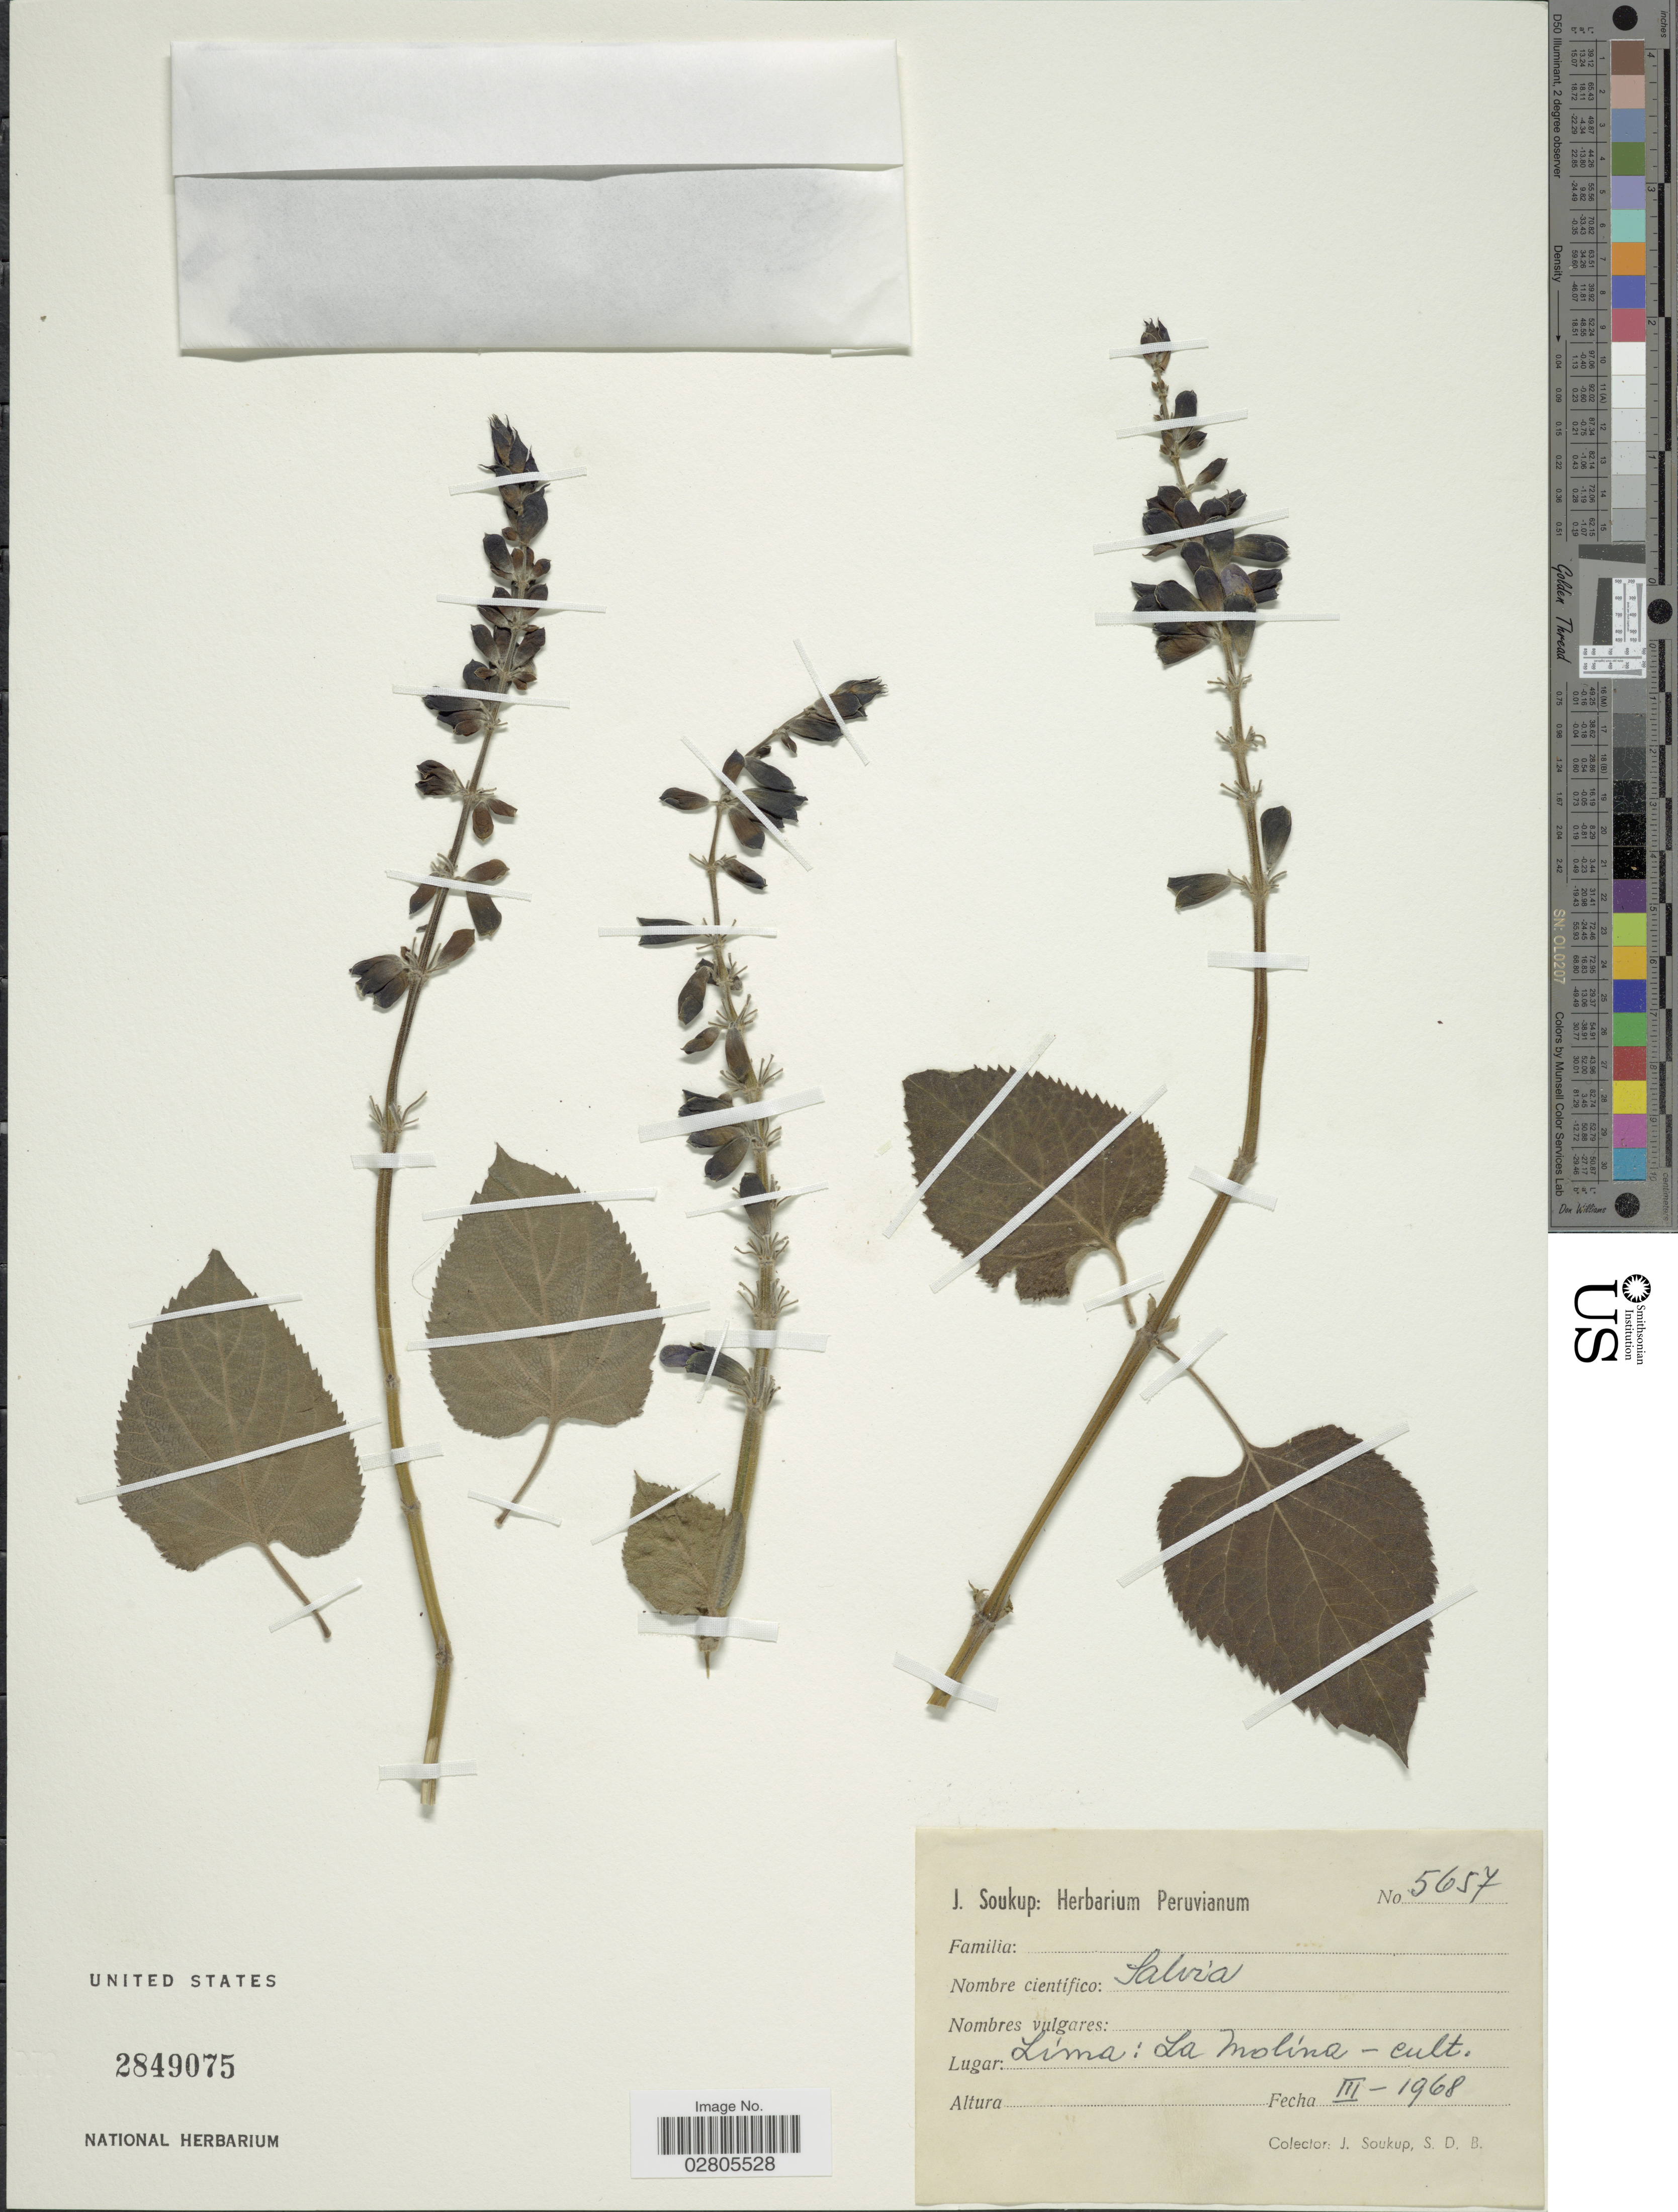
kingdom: Plantae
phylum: Tracheophyta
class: Magnoliopsida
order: Lamiales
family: Lamiaceae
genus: Salvia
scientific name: Salvia sp.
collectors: J. Soukup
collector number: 5657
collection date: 1968-03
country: Peru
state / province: Lima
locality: La Molina - cult.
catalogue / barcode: US 2849075